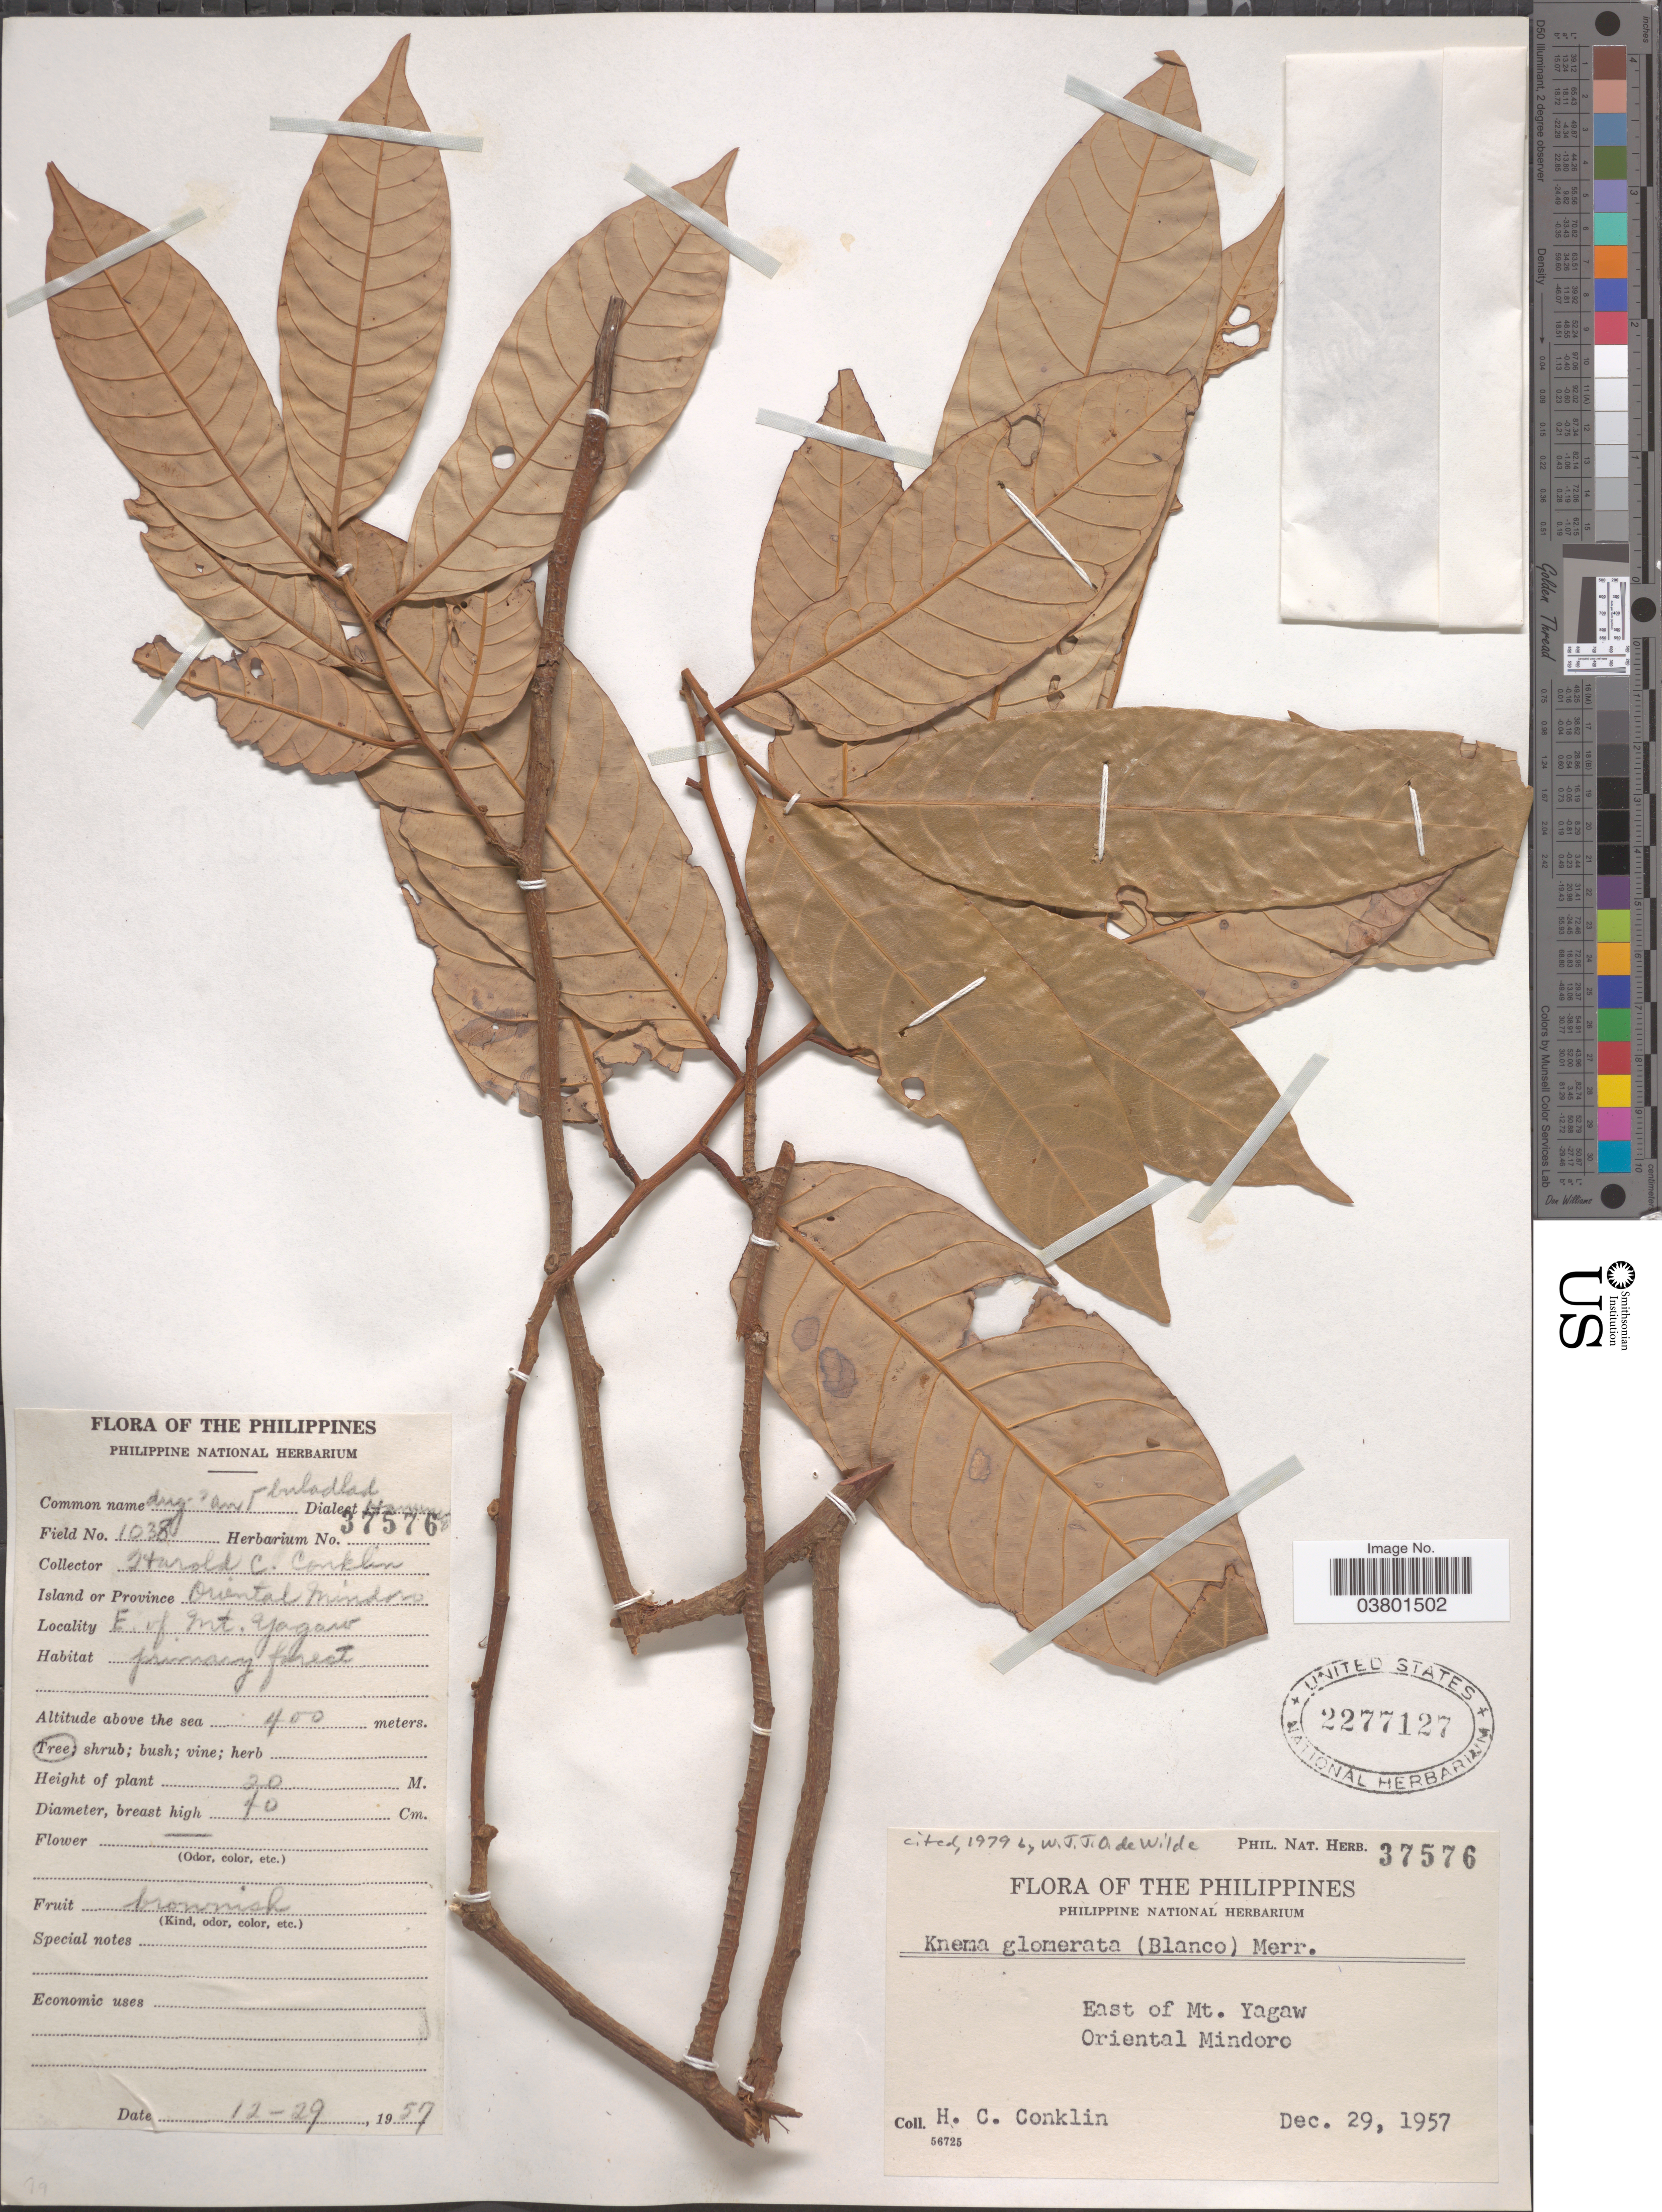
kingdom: Plantae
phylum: Tracheophyta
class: Magnoliopsida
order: Magnoliales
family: Myristicaceae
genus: Knema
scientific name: Knema glomerata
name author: (Blanco) Merr.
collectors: H. Conklin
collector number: Phil.Nat.Herb. 37576/1038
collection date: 1957-12-29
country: Philippines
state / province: Mimaropa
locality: East of Mt. Yagaw. Oriental Mindoro.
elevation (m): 400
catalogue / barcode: US 2277127